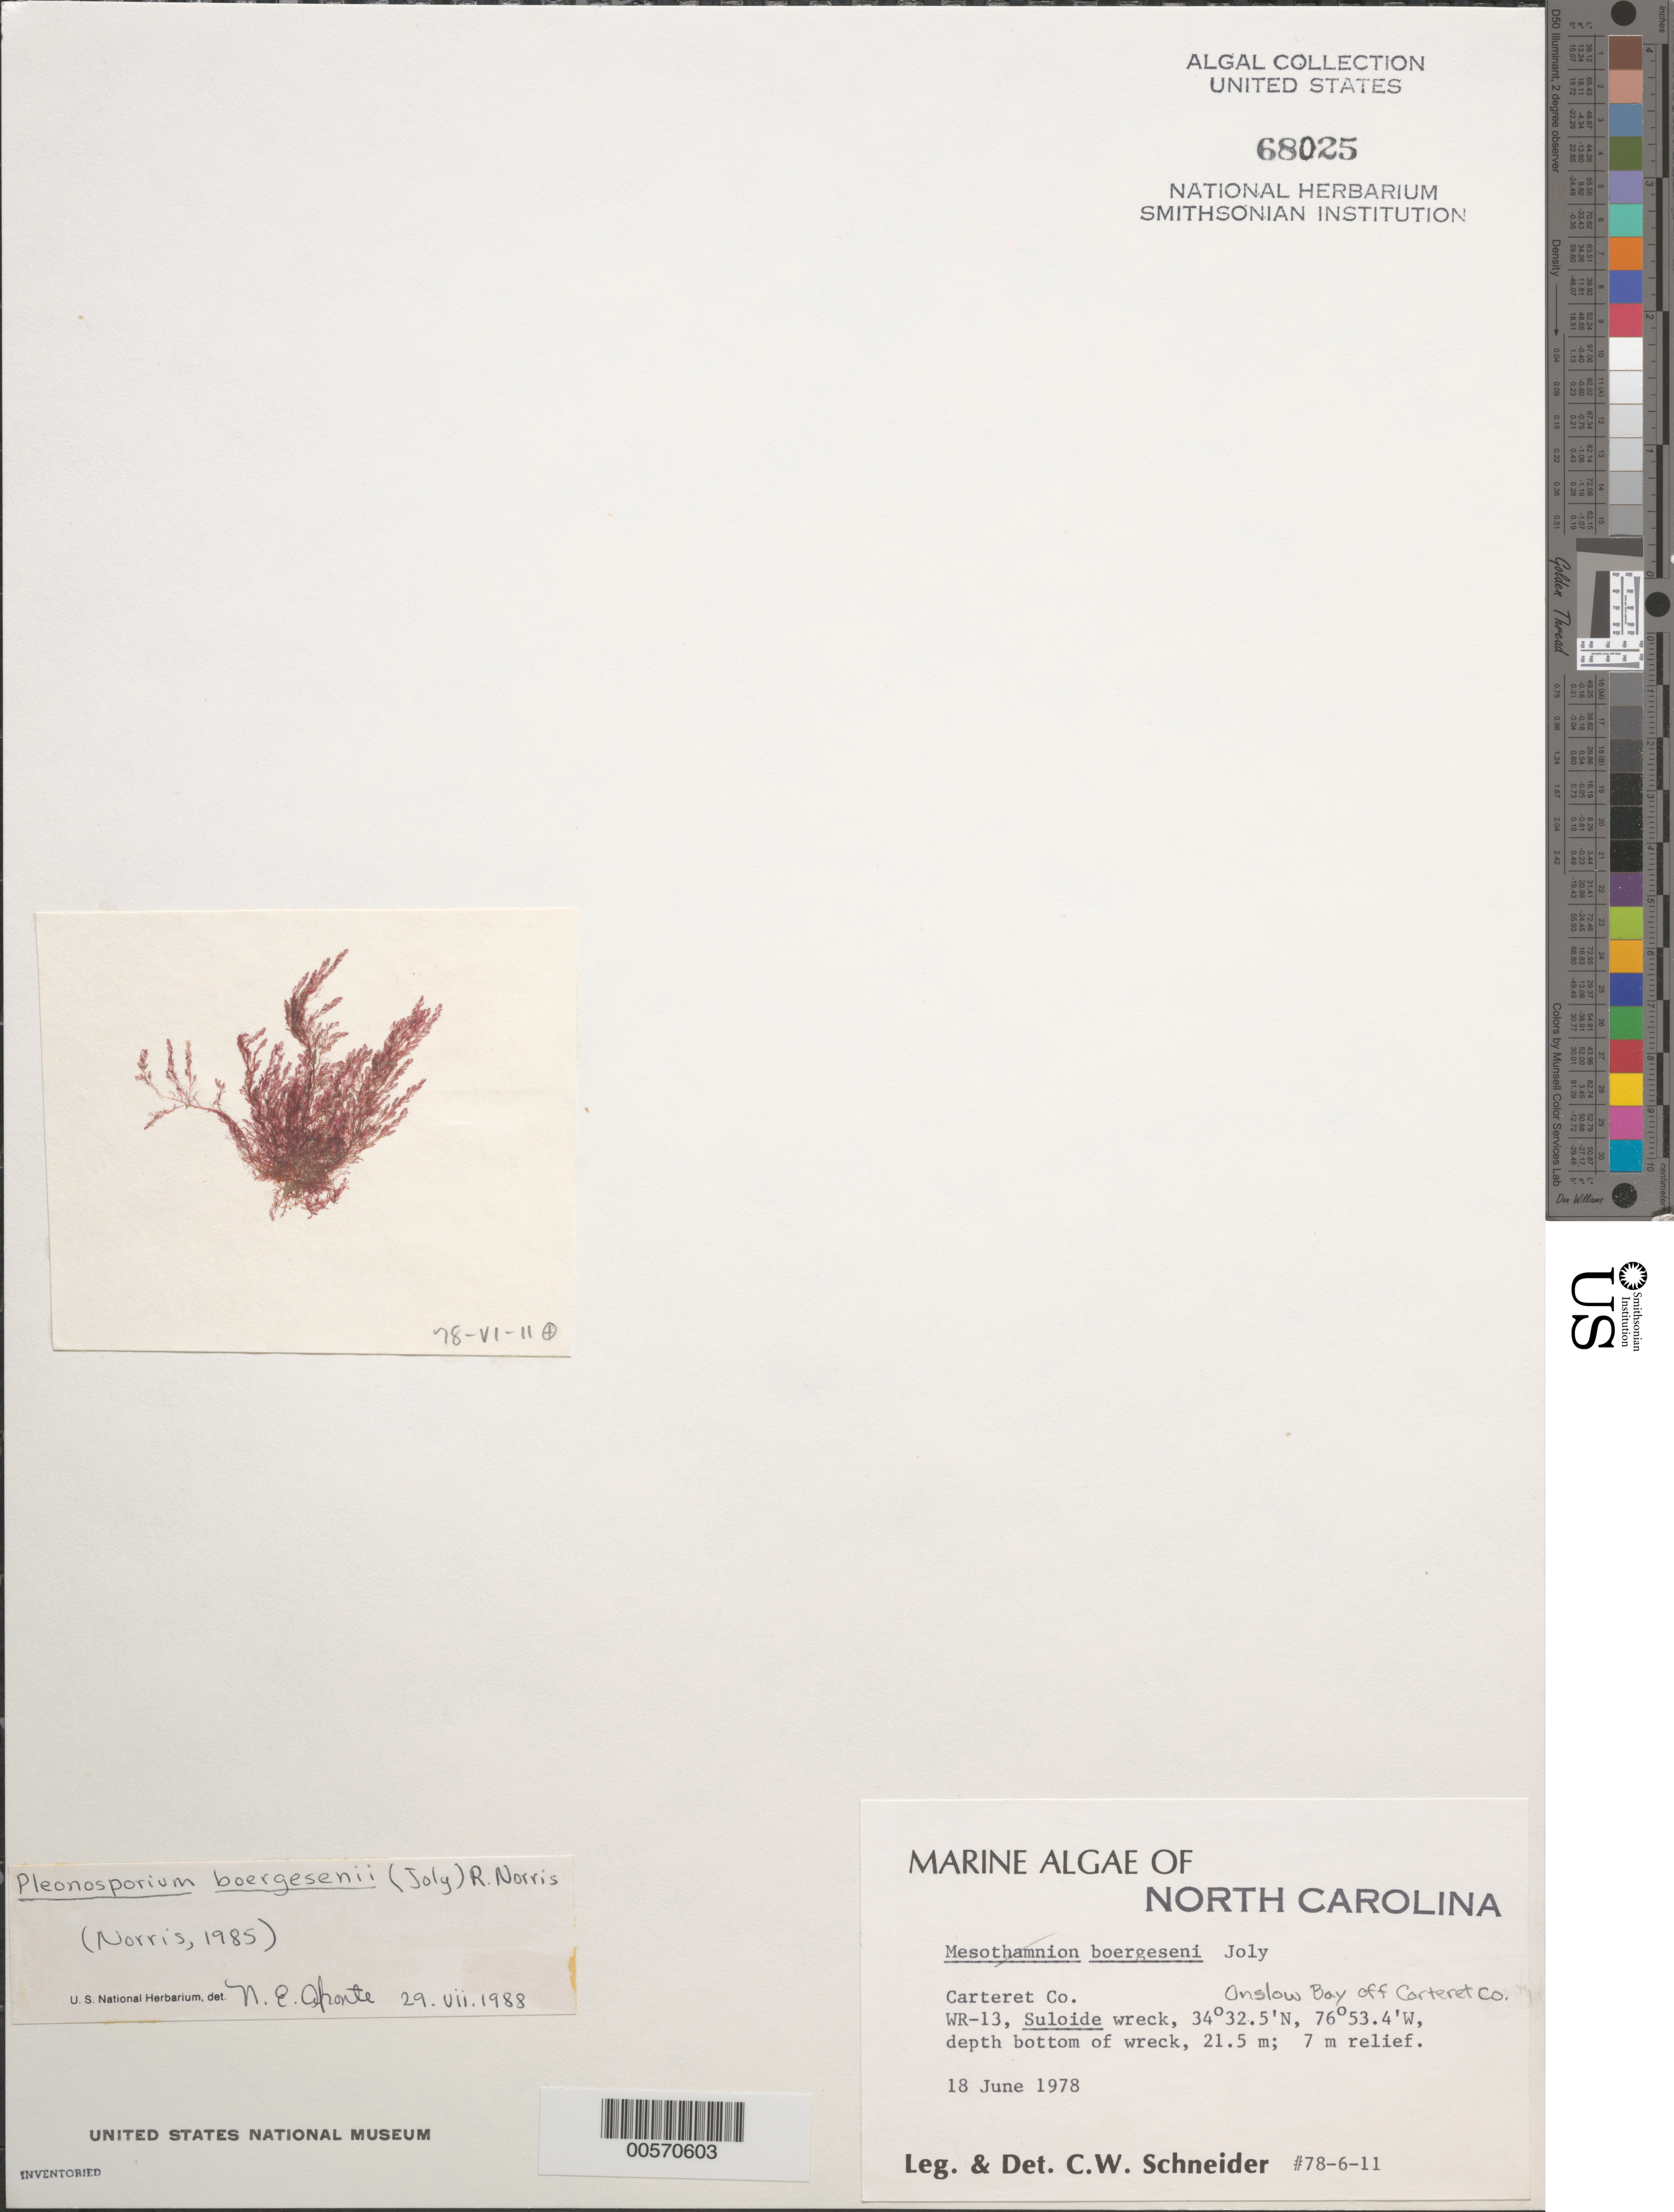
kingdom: Plantae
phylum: Rhodophyta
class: Florideophyceae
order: Ceramiales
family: Wrangeliaceae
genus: Pleonosporium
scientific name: Pleonosporium vancouverianum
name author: (J. Agardh) Setch. & N.L. Gardner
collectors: C. W. Schneider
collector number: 78-6-11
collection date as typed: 18 Jun 1978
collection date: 1978-06-18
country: United States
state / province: North Carolina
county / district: Carteret County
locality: Onslow Bay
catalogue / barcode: US 68025